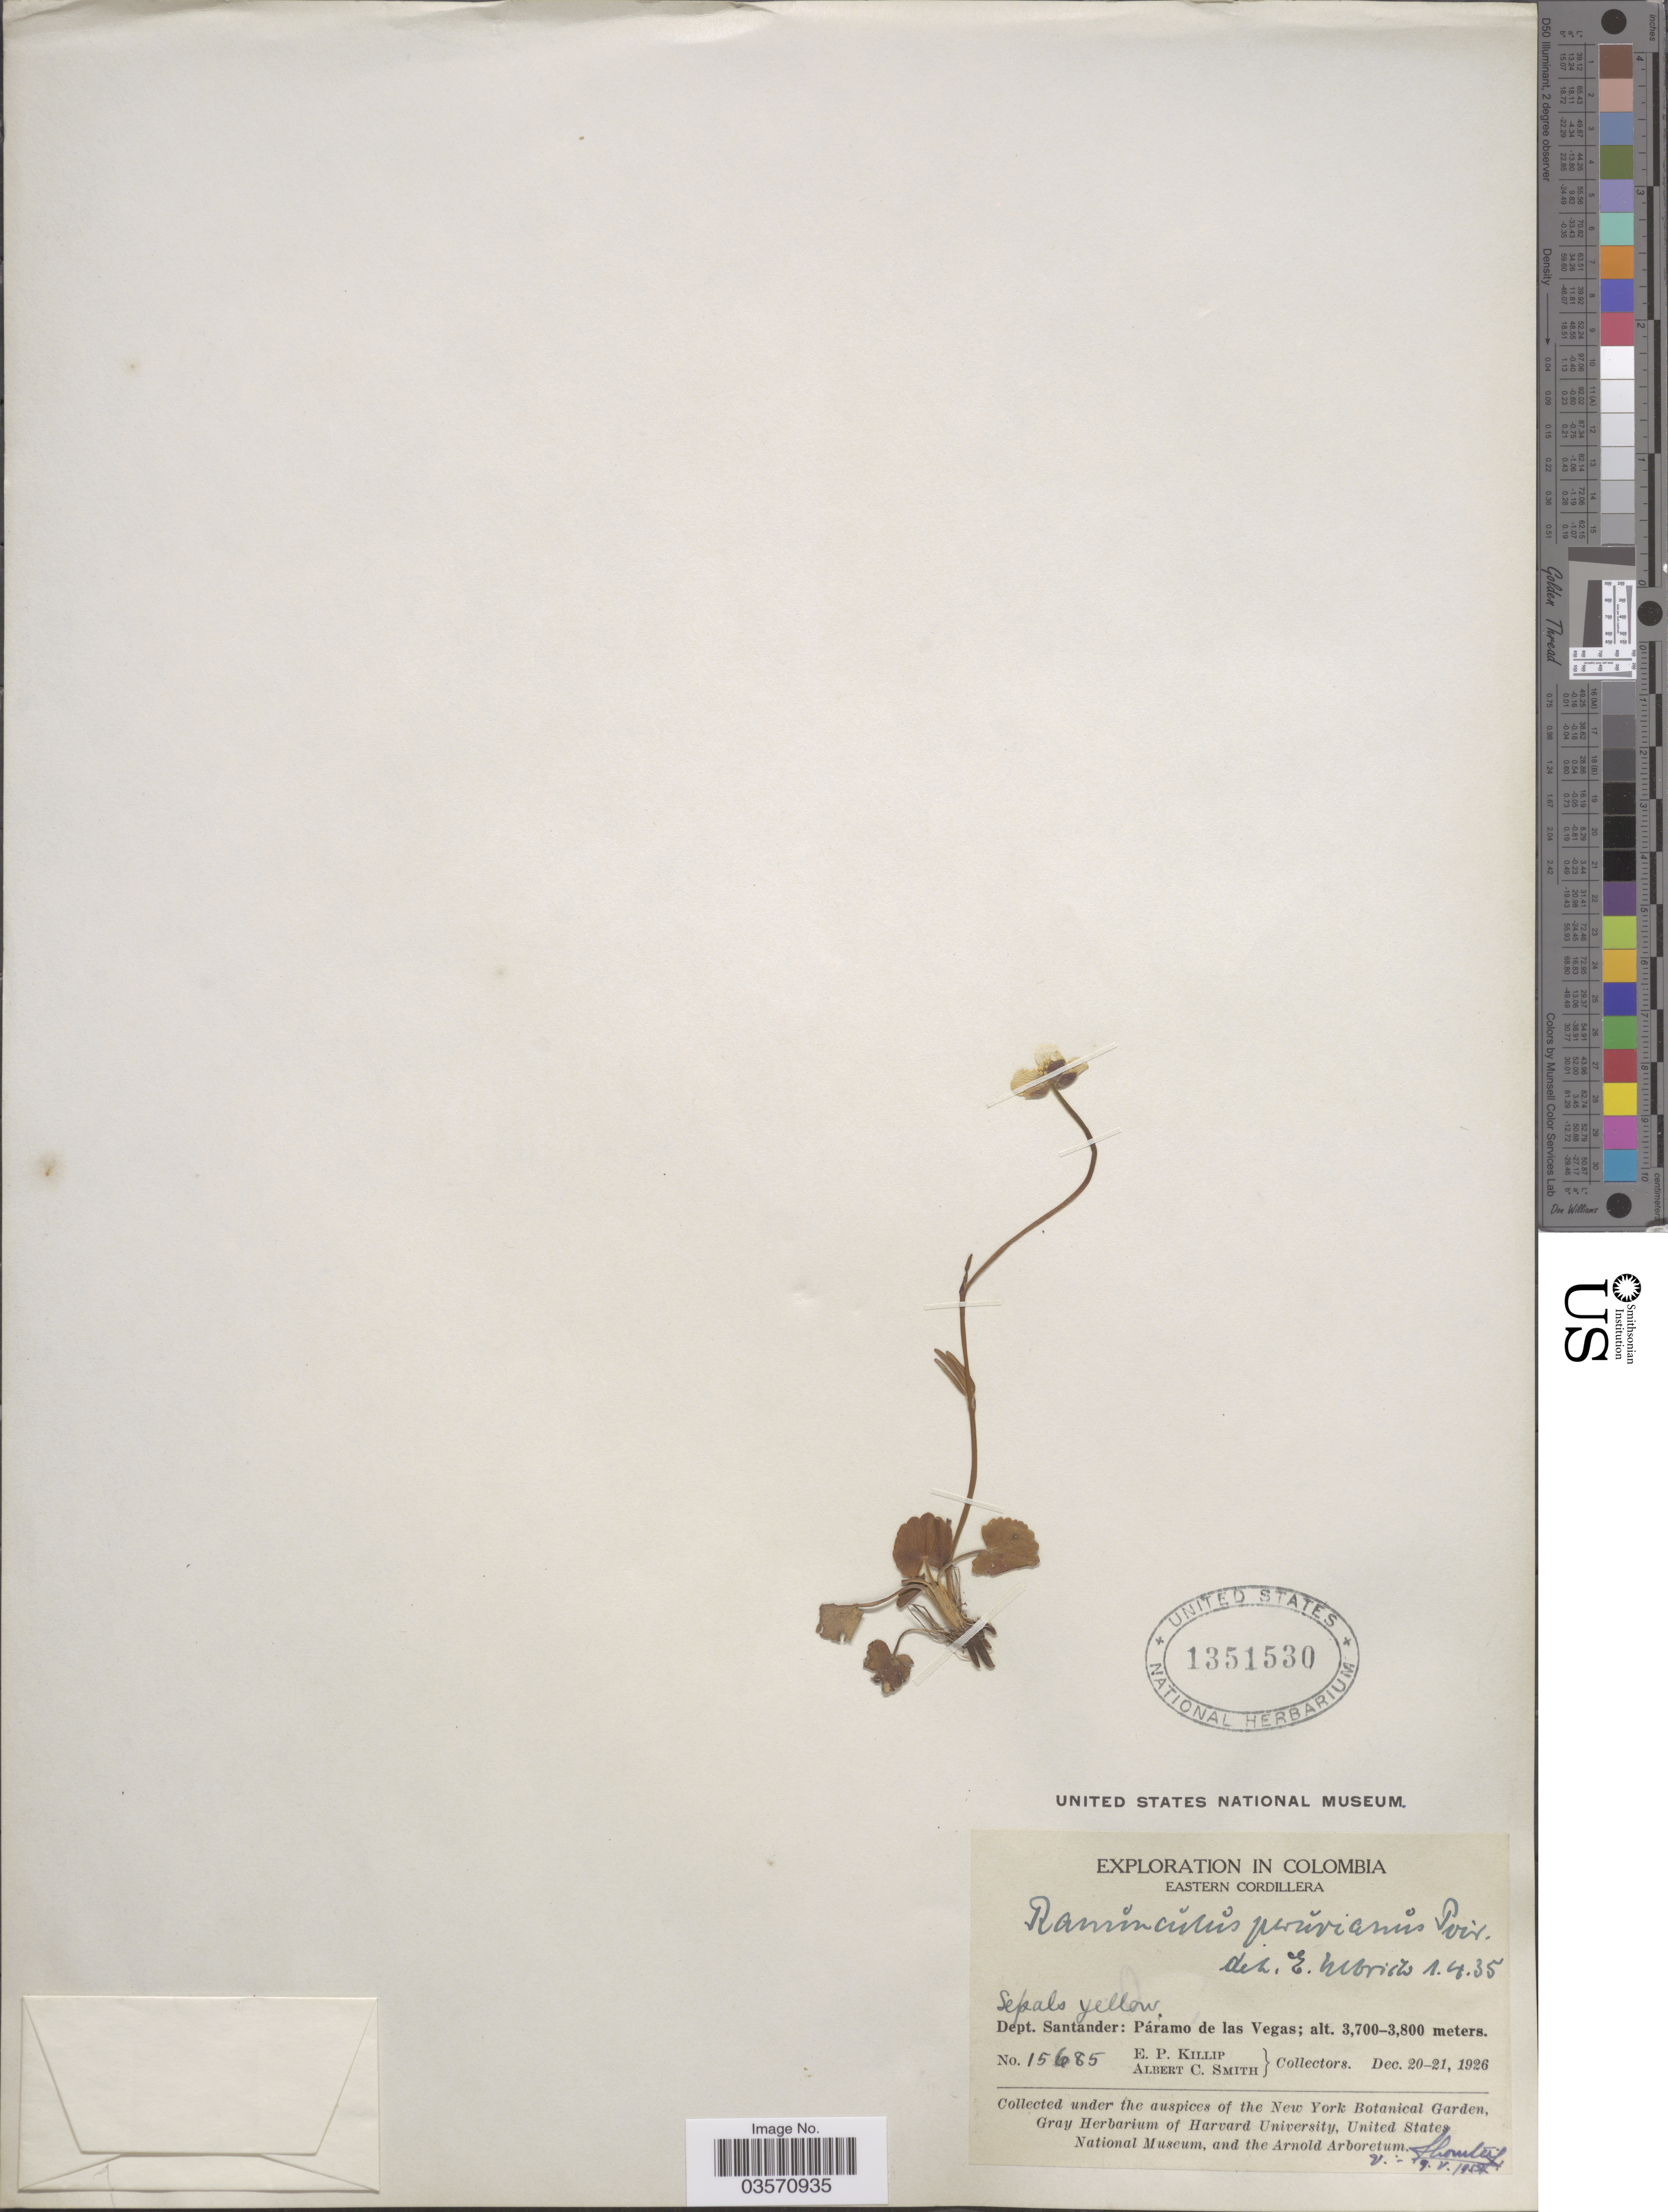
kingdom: Plantae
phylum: Tracheophyta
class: Magnoliopsida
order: Ranunculales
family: Ranunculaceae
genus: Ranunculus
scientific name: Ranunculus peruvianus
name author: Pers.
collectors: E. P. Killip & A. C. Smith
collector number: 15685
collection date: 1926-12-20/1926-12-21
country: Colombia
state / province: Santander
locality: Eastern Cordillera. Dept. Santander: Páramo de las Vegas.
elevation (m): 3700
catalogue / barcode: US 1351530